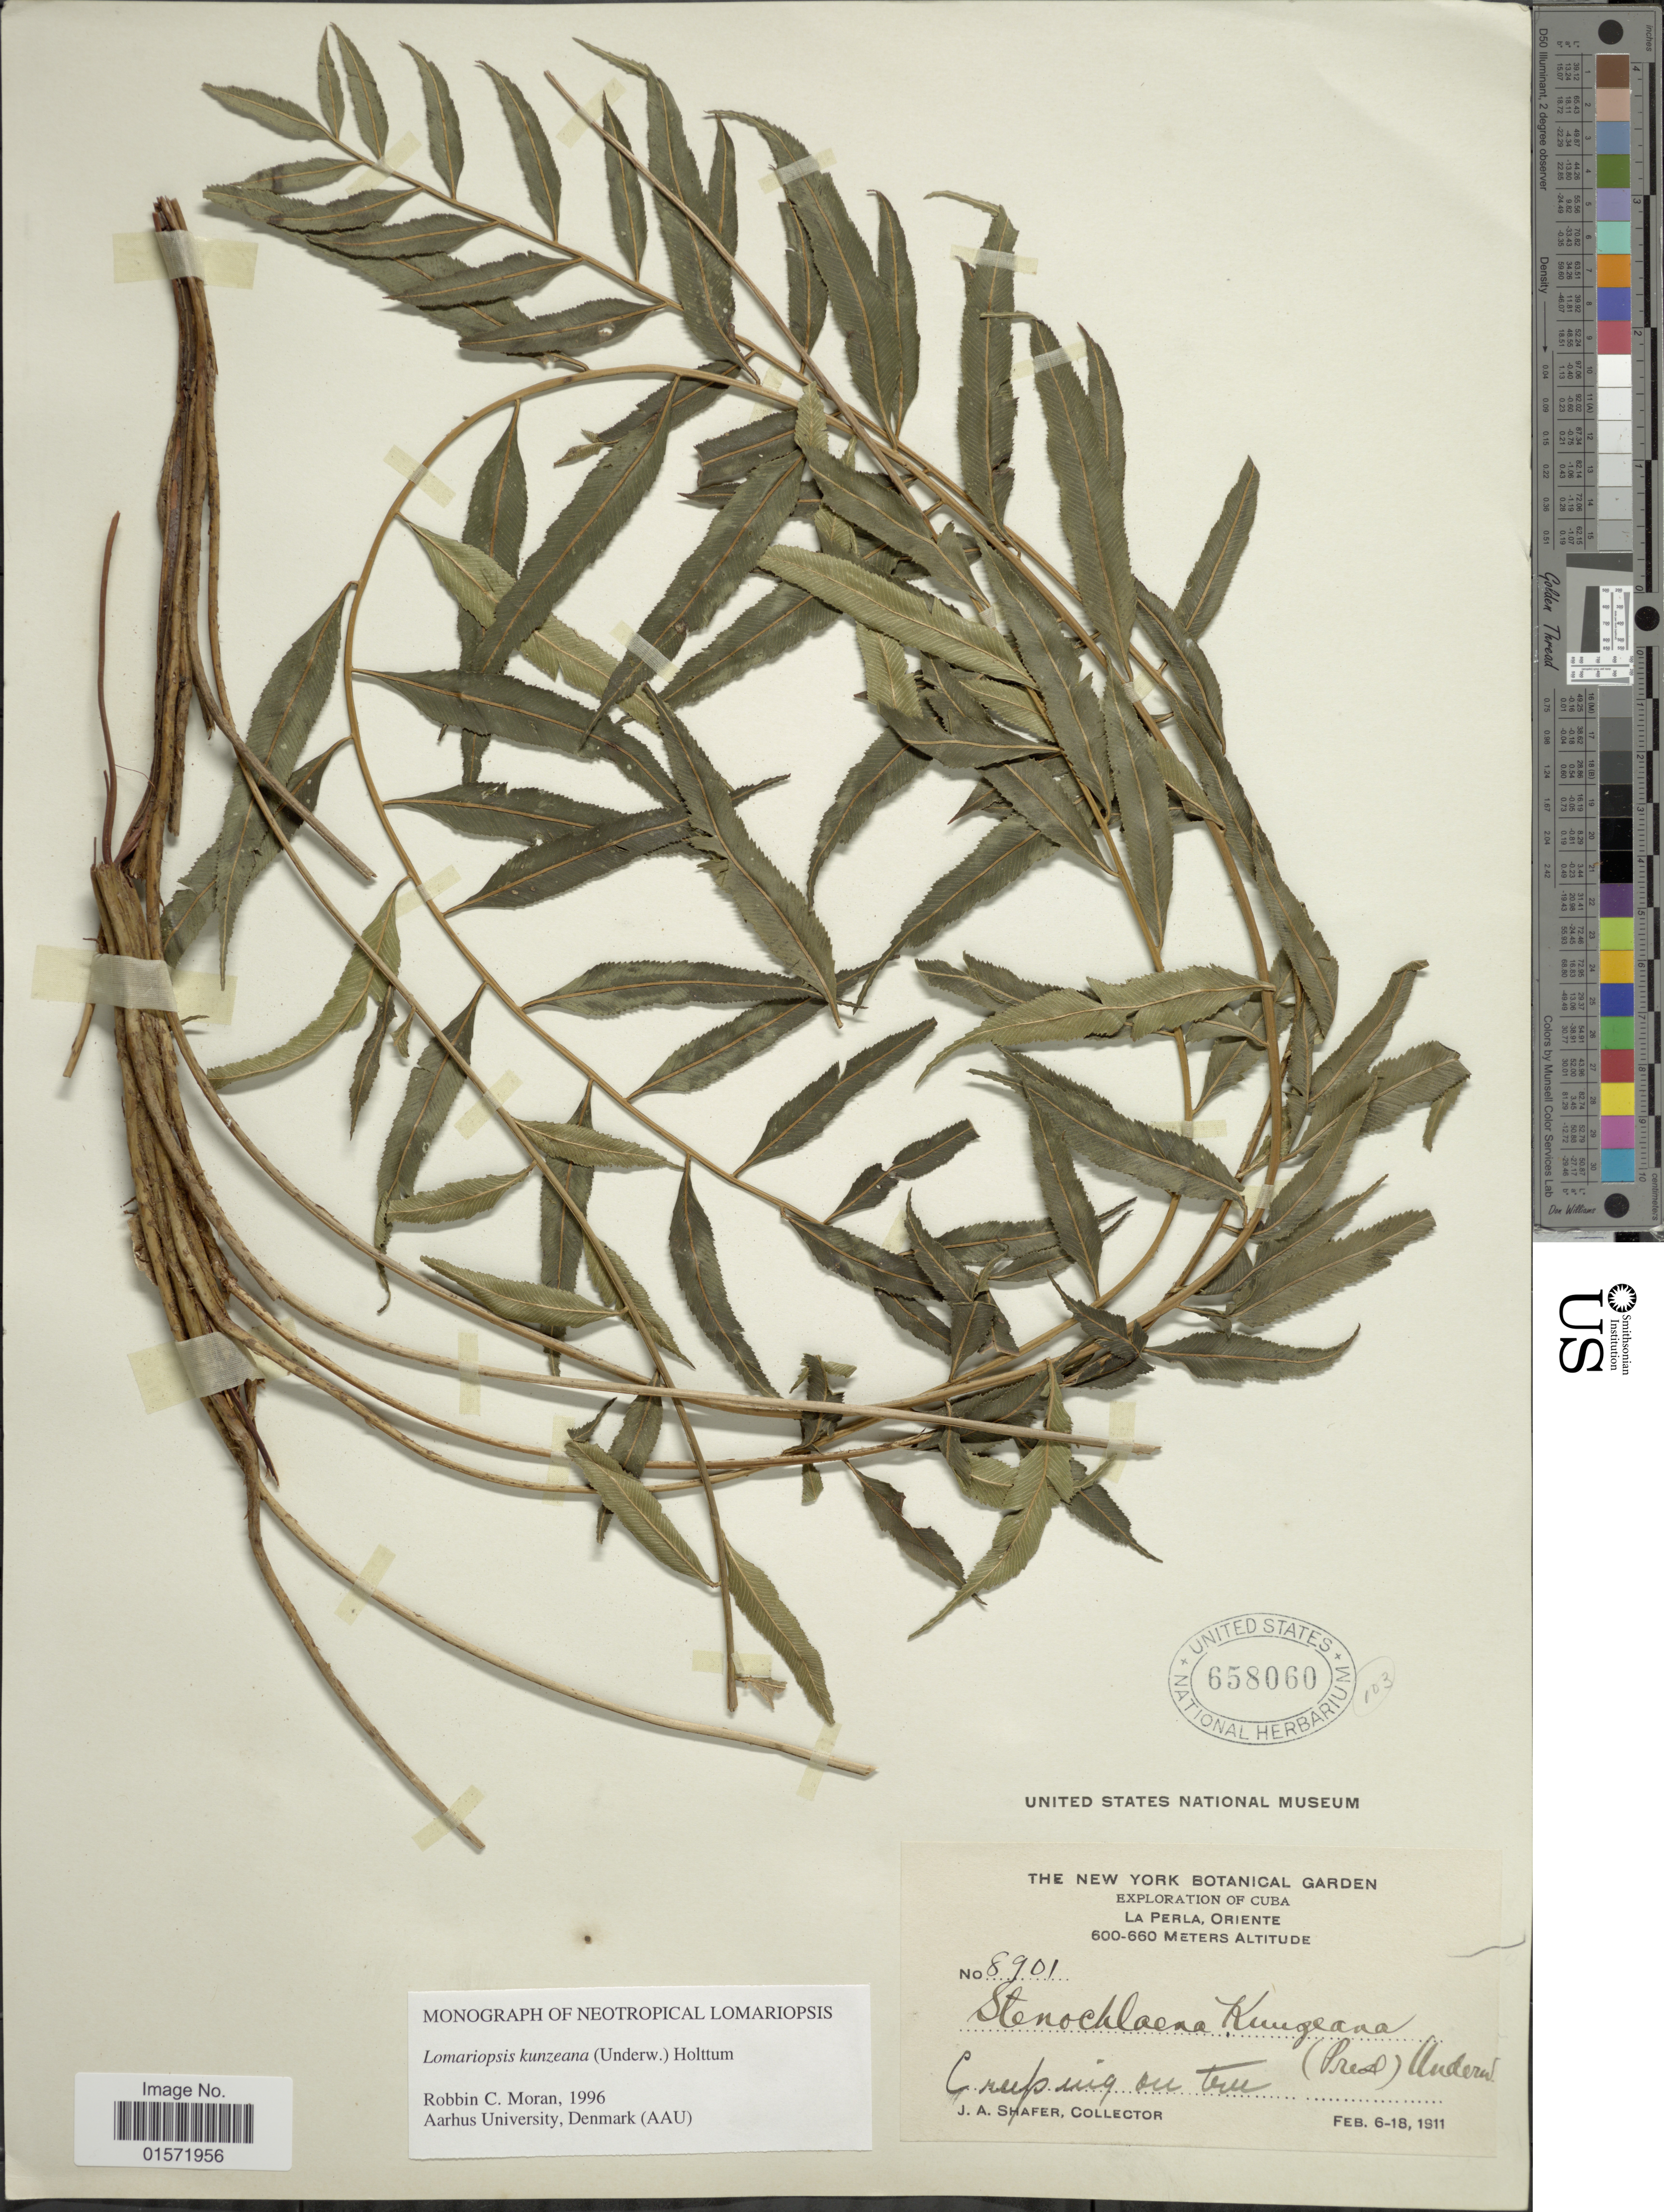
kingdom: Plantae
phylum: Tracheophyta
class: Polypodiopsida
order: Polypodiales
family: Lomariopsidaceae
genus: Lomariopsis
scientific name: Lomariopsis kunzeana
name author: (Underw.) Holttum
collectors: J. A. Shafer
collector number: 8901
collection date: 1911-02-06/1911-02-18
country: Cuba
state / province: Oriente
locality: La Perla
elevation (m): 600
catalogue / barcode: US 658060